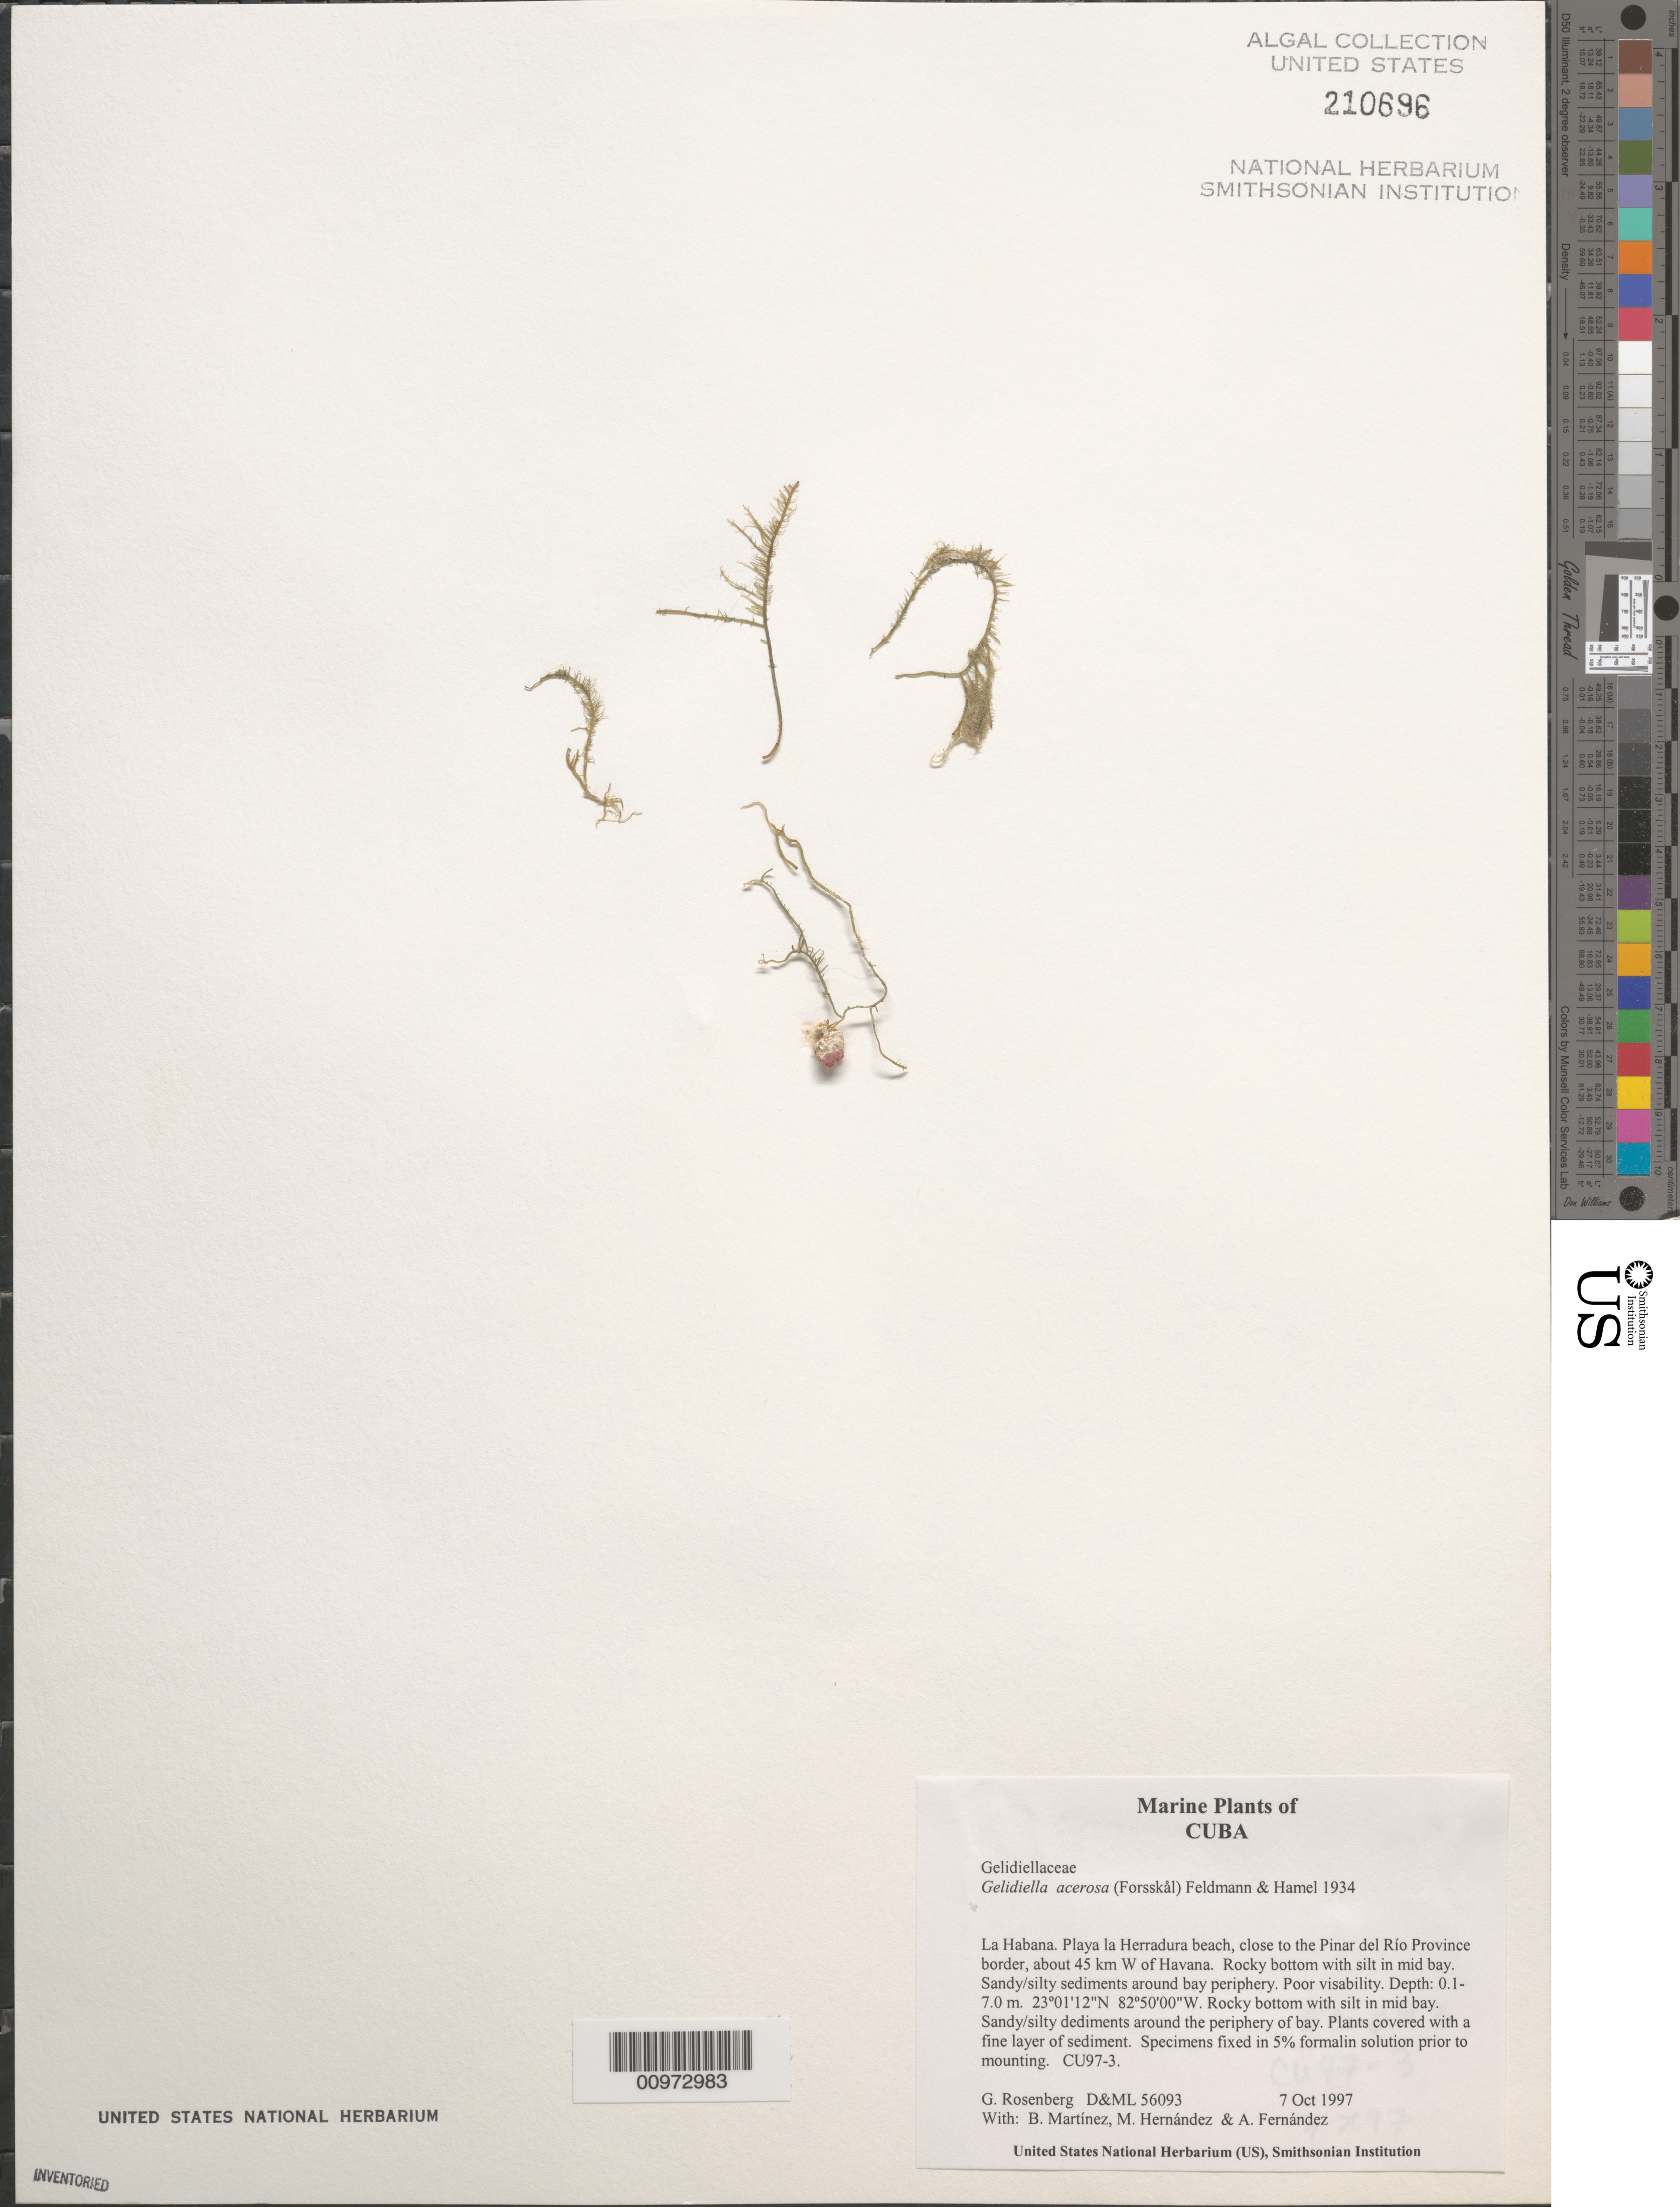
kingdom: Plantae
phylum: Rhodophyta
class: Florideophyceae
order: Gelidiales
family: Gelidiellaceae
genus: Gelidiella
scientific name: Gelidiella acerosa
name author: (Forssk.) Feldmann & G. Hamel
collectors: G. Rosenberg, B. Martinez, M. Hernandez & A. Fernandez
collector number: D&ML 56093 & CU97-3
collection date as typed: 07 Oct 1997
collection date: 1997-10-07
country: Cuba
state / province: La Habana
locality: Playa la Herradura Beach, close to Pinar del Rio Province border, ca. 45 km west of Havana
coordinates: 23 01'12"N, 82 50'00"W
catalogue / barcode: US 210696